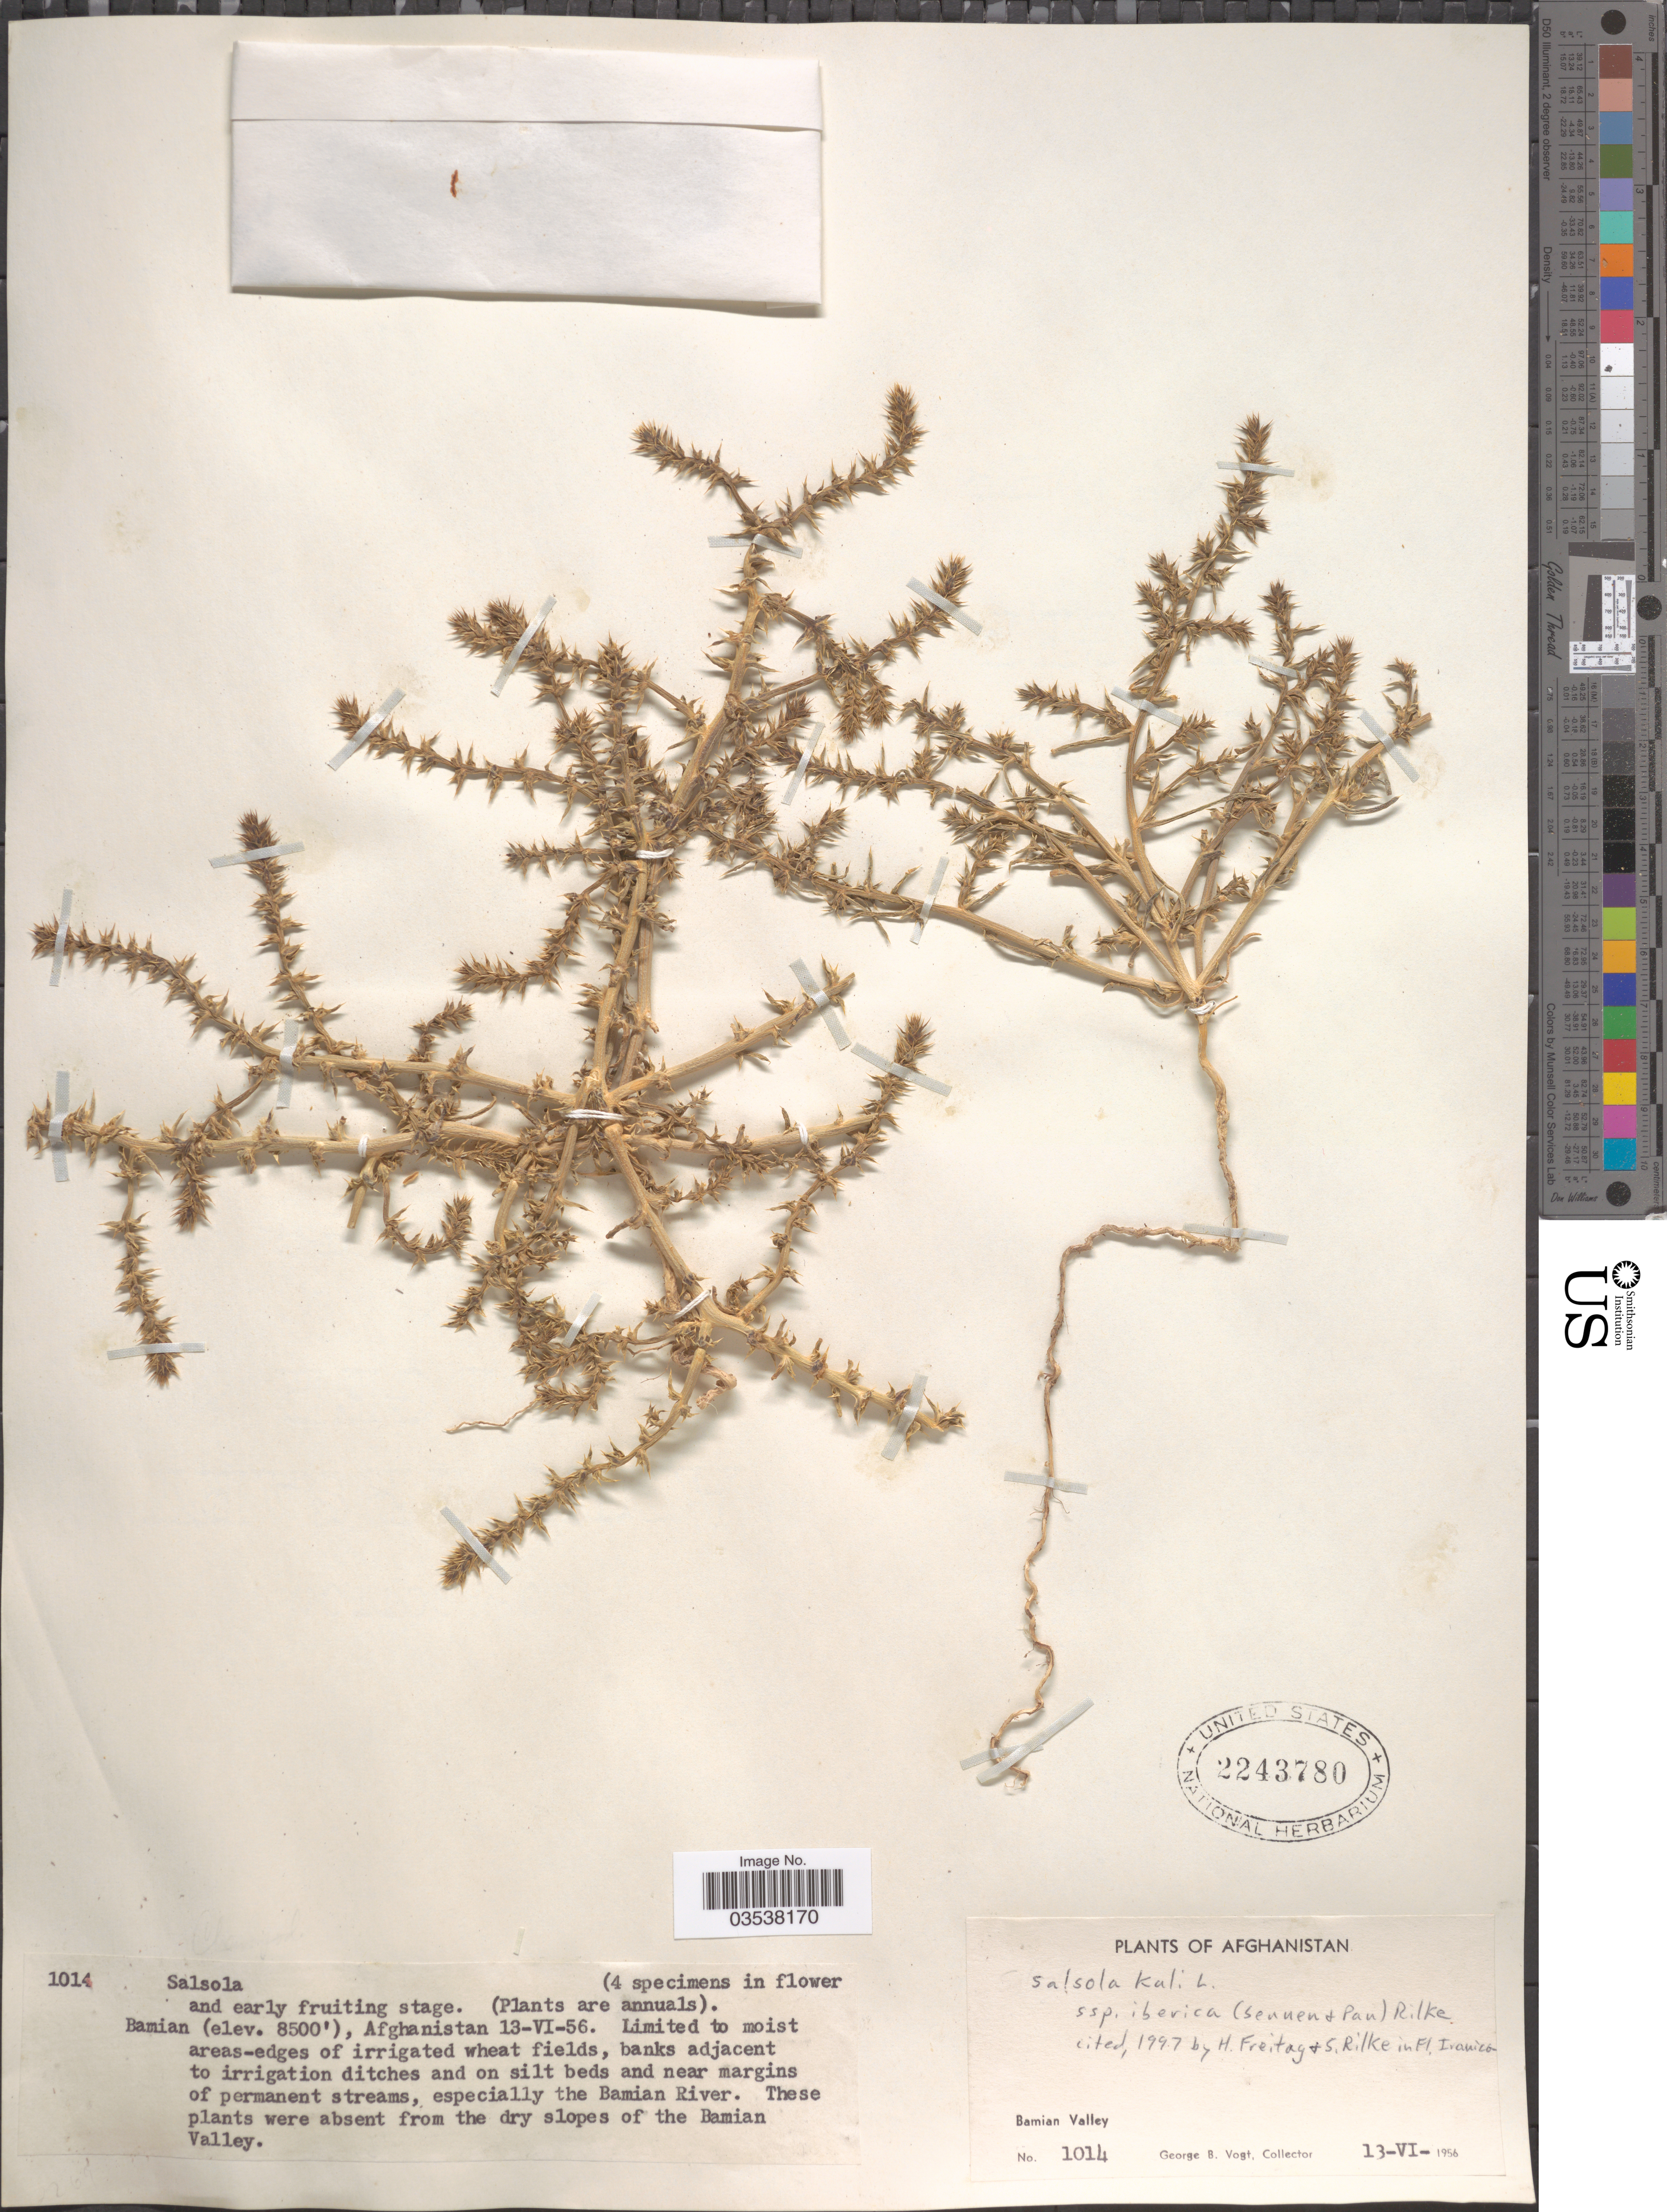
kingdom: Plantae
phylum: Tracheophyta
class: Magnoliopsida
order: Caryophyllales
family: Amaranthaceae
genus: Salsola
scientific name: Salsola kali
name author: L.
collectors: G. B. Vogt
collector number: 1014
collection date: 1956-06-13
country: Afghanistan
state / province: Bamian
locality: Bamian Valley. Bamian. Moist areas-edges of irrigated wheat fields, banks adjacent to irrigation ditches and on silt beds and near margins of permanent streams, especially the Bamian River.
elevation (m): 2591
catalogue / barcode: US 2243780